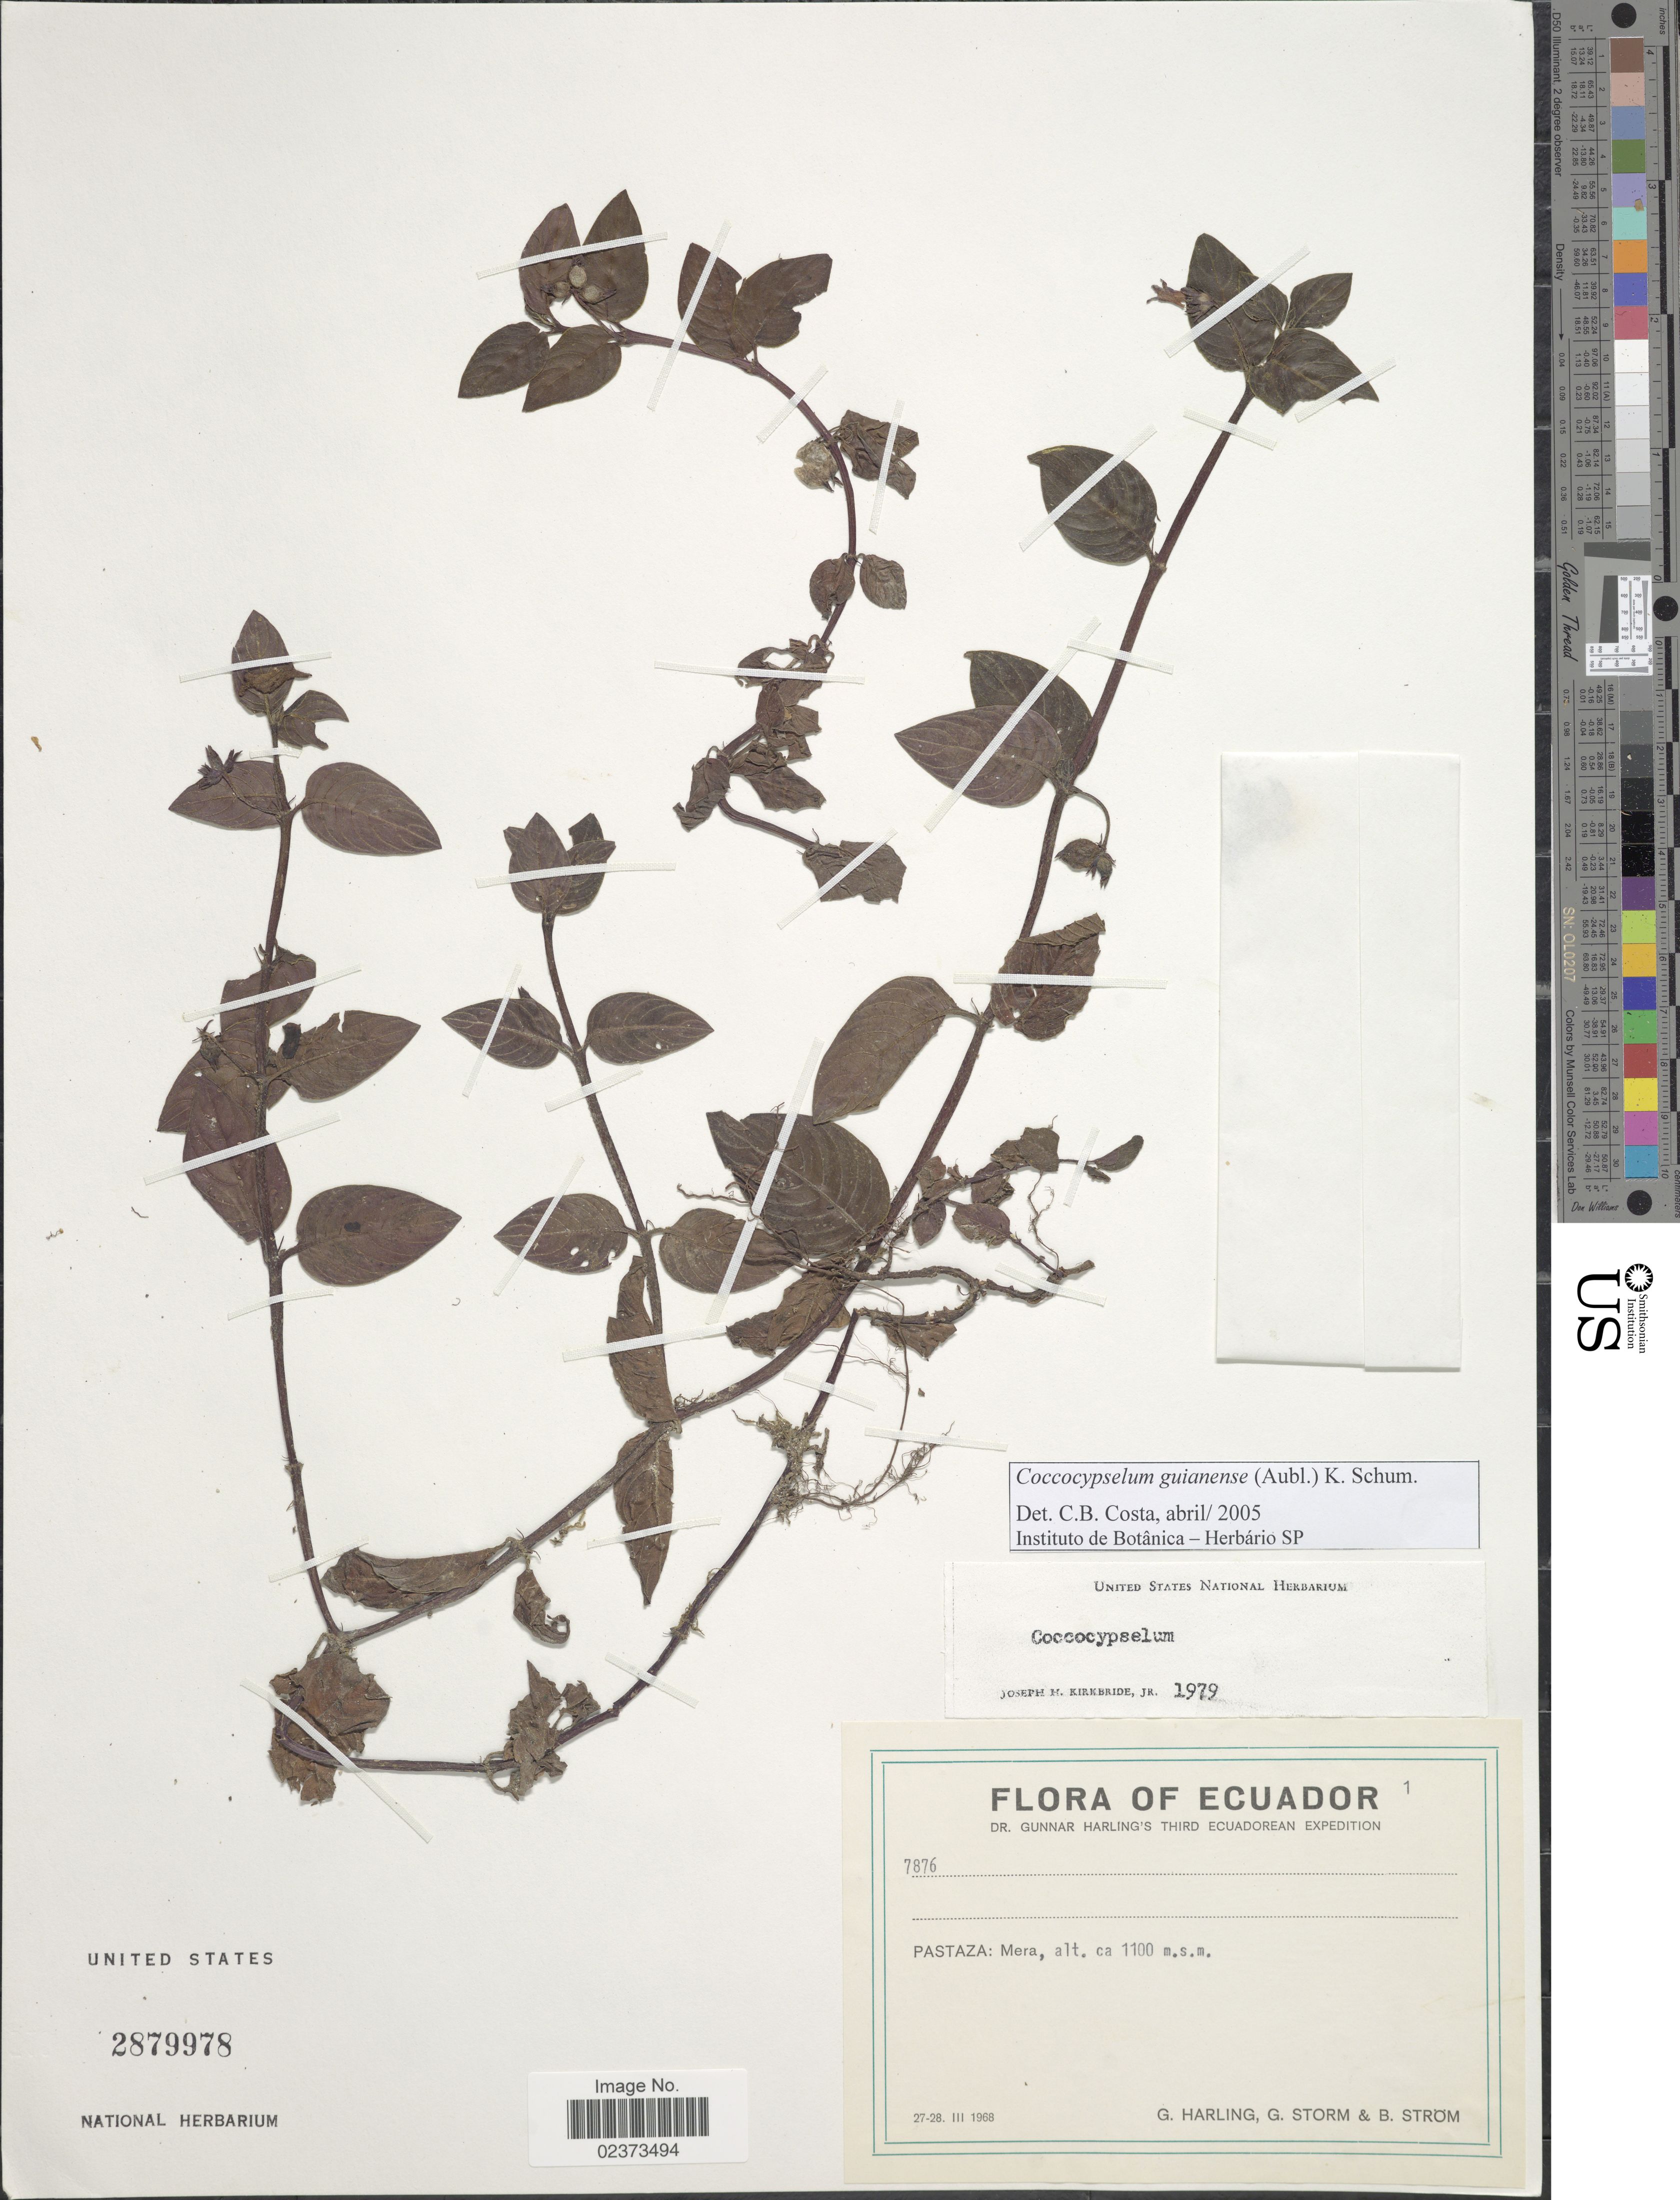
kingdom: Plantae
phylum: Tracheophyta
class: Magnoliopsida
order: Gentianales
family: Rubiaceae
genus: Coccocypselum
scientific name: Coccocypselum guianense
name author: (Aubl.) K. Schum.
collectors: G. Harling, G. Storm & B. Ström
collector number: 7876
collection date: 1968-03-27/1968-03-28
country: Ecuador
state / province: Pastaza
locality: Mera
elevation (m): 1100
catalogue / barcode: US 2879978